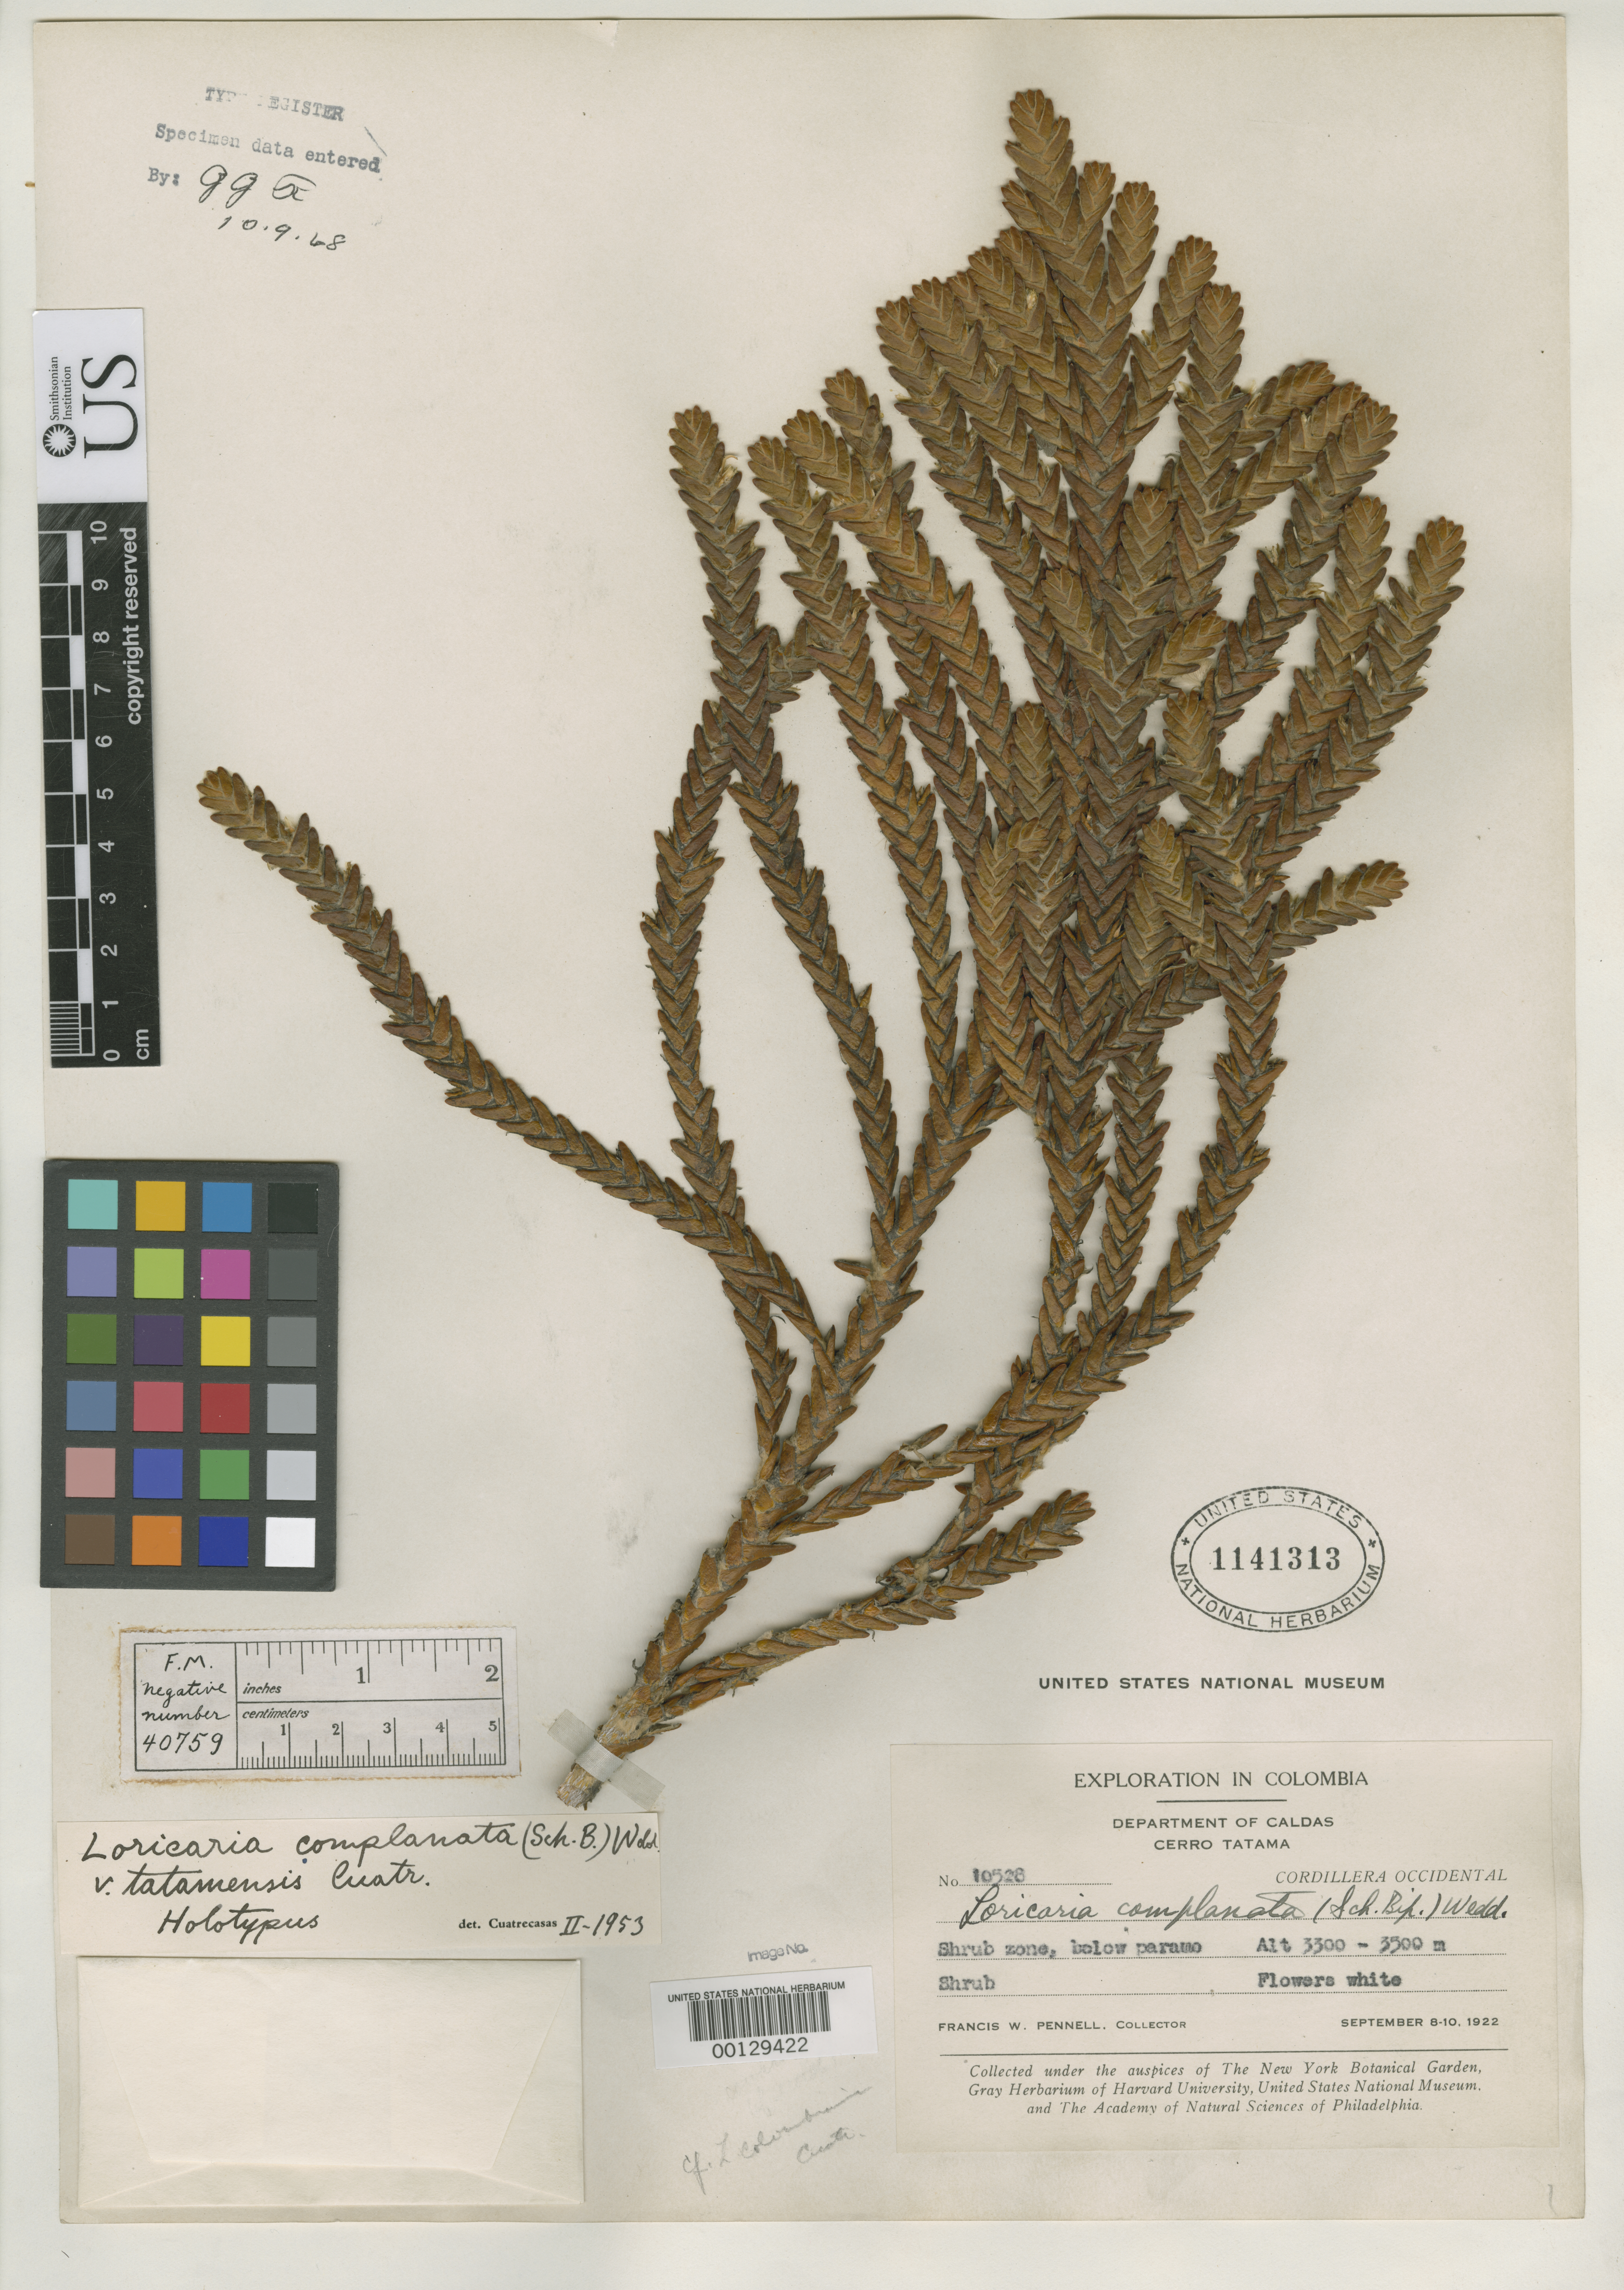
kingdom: Plantae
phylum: Tracheophyta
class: Magnoliopsida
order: Asterales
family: Asteraceae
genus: Loricaria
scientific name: Loricaria complanata var. tatamensis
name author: Cuatrec.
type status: Holotype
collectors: F. W. Pennell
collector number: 10528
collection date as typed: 08 Sep 1922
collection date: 1922-09-08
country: Colombia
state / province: Caldas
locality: Cerro Tatama.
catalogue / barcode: US 1141313